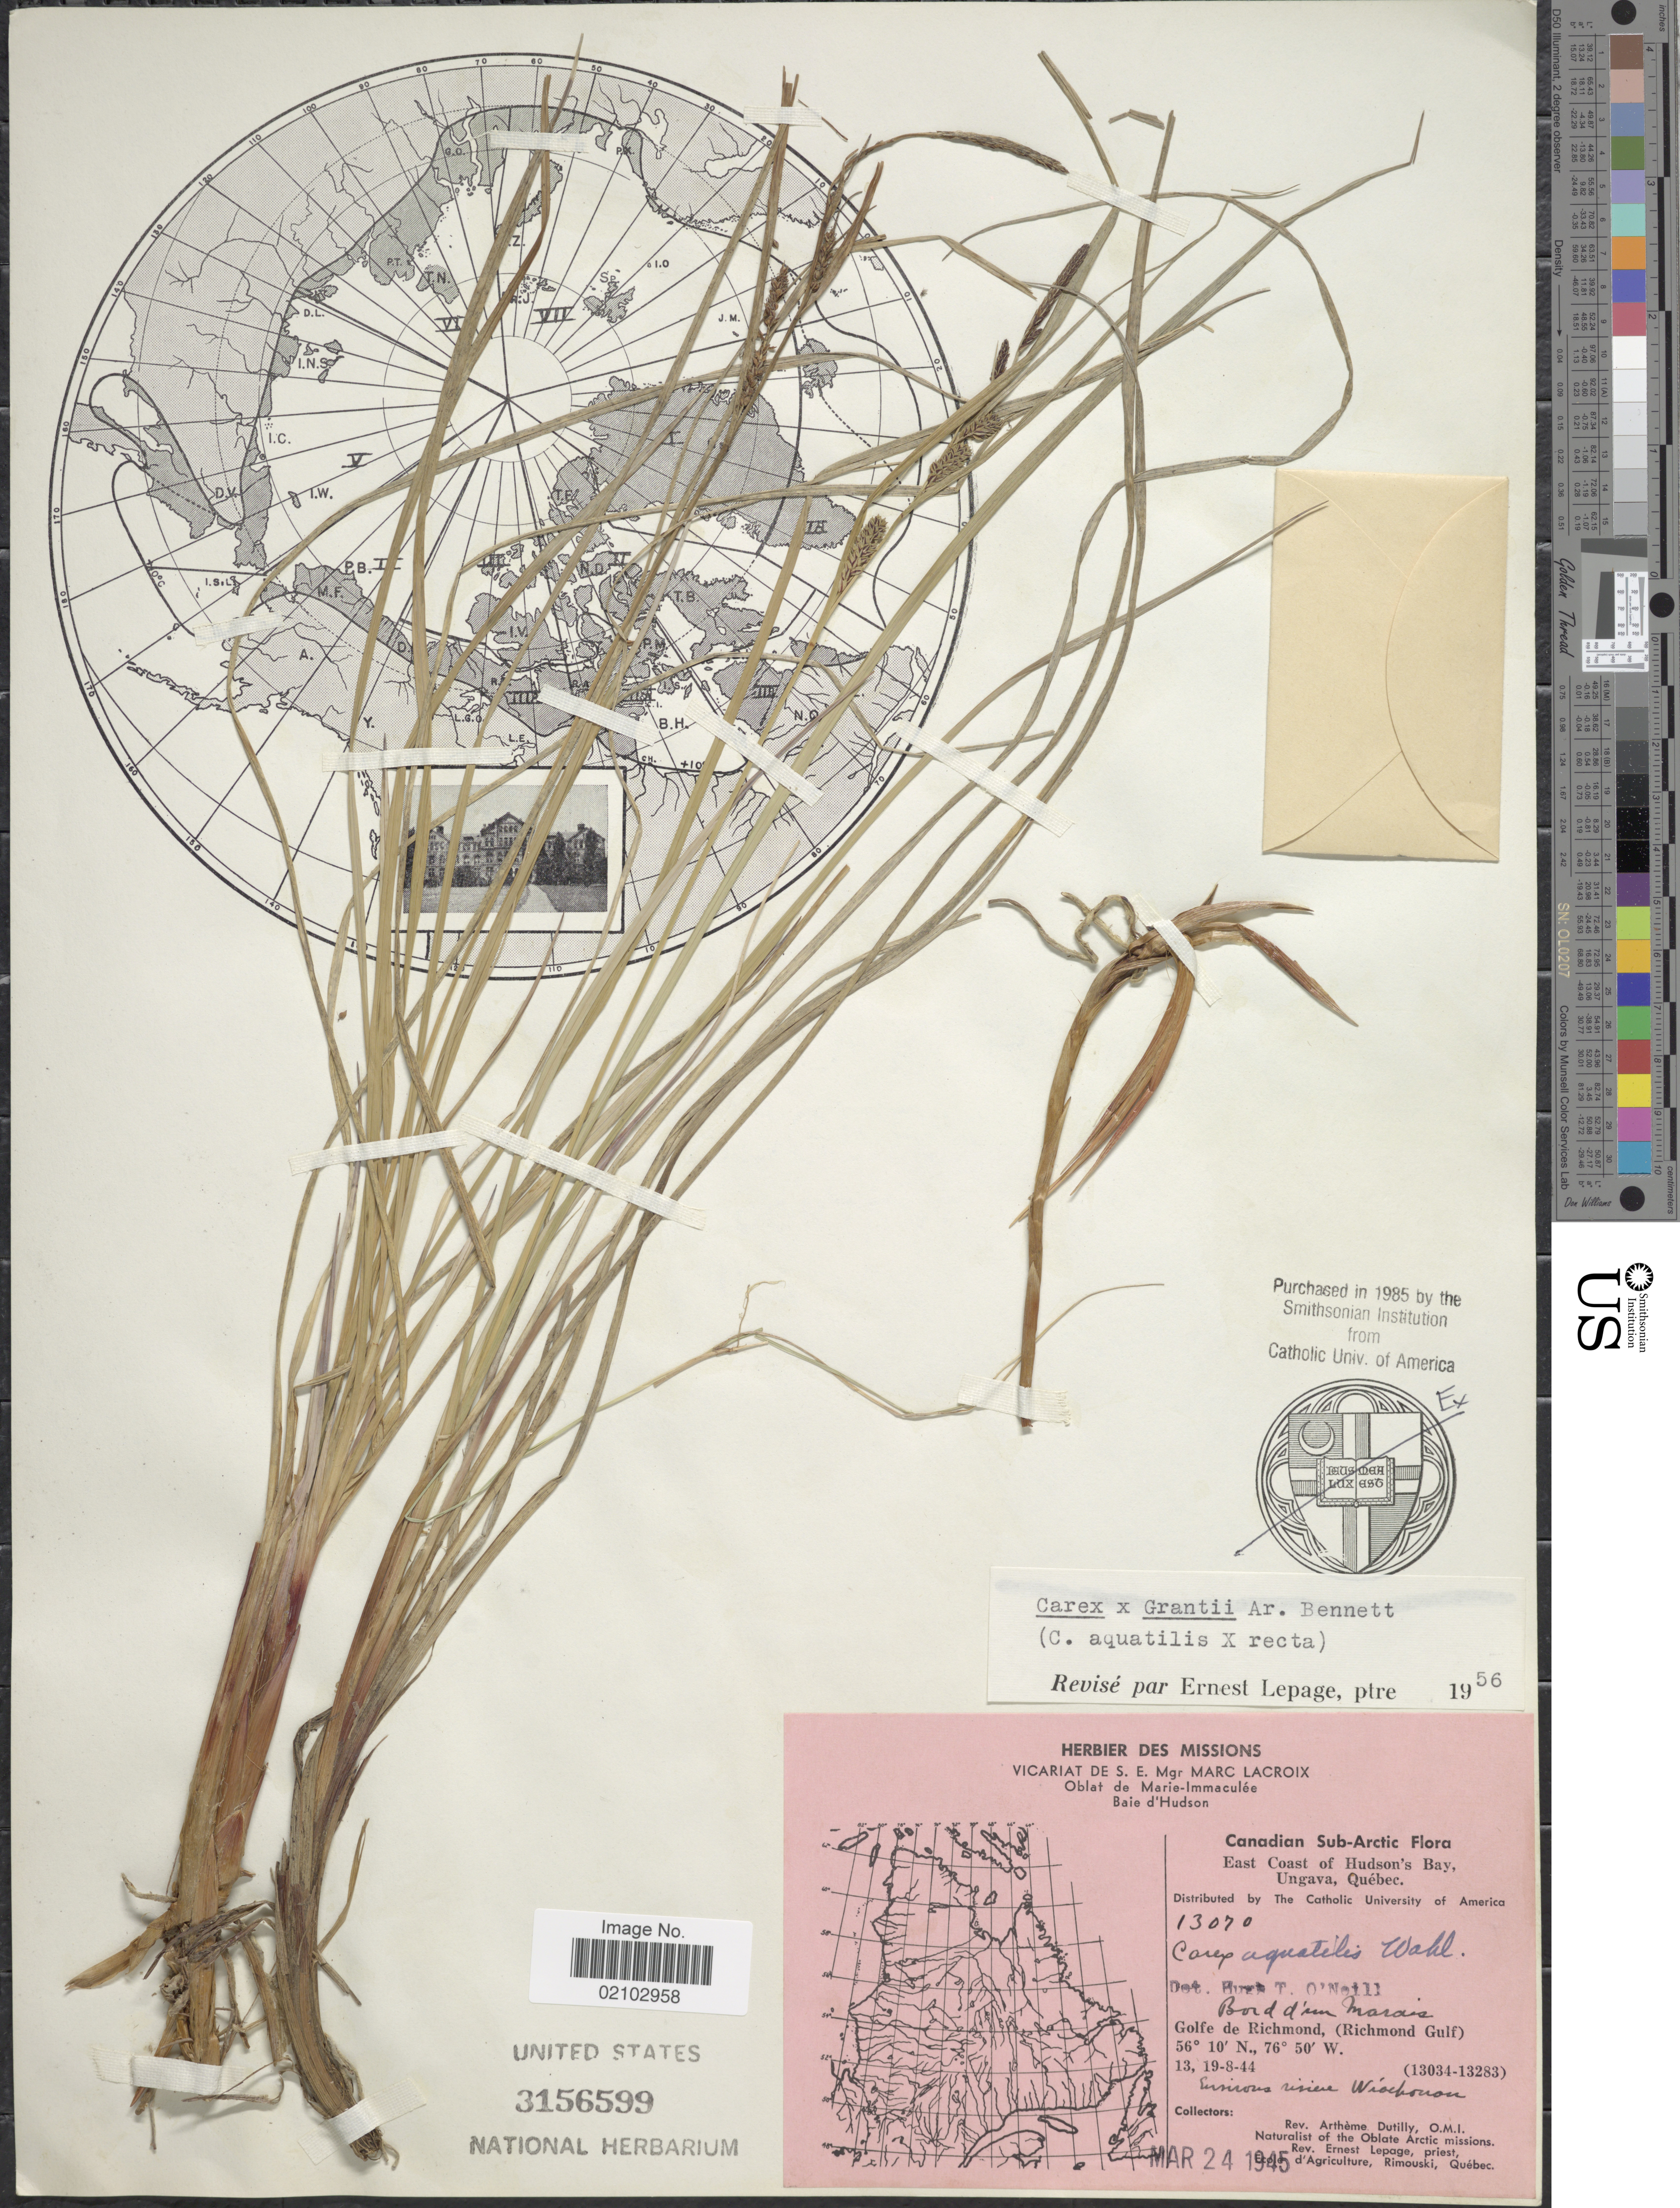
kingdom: Plantae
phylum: Tracheophyta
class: Liliopsida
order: Poales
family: Cyperaceae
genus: Carex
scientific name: Carex aquatilis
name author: Wahlenb.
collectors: A. Dutilly & E. Lepage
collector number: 13070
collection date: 1945-03-24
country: Canada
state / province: Quebec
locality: Canadian Sub-Arctic, East Coast of Hudon's Bay, Ungava, Golfe de Richmond, (Richmond Gulf), environs riviere Wischronon [interpreted].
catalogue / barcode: US 3156599